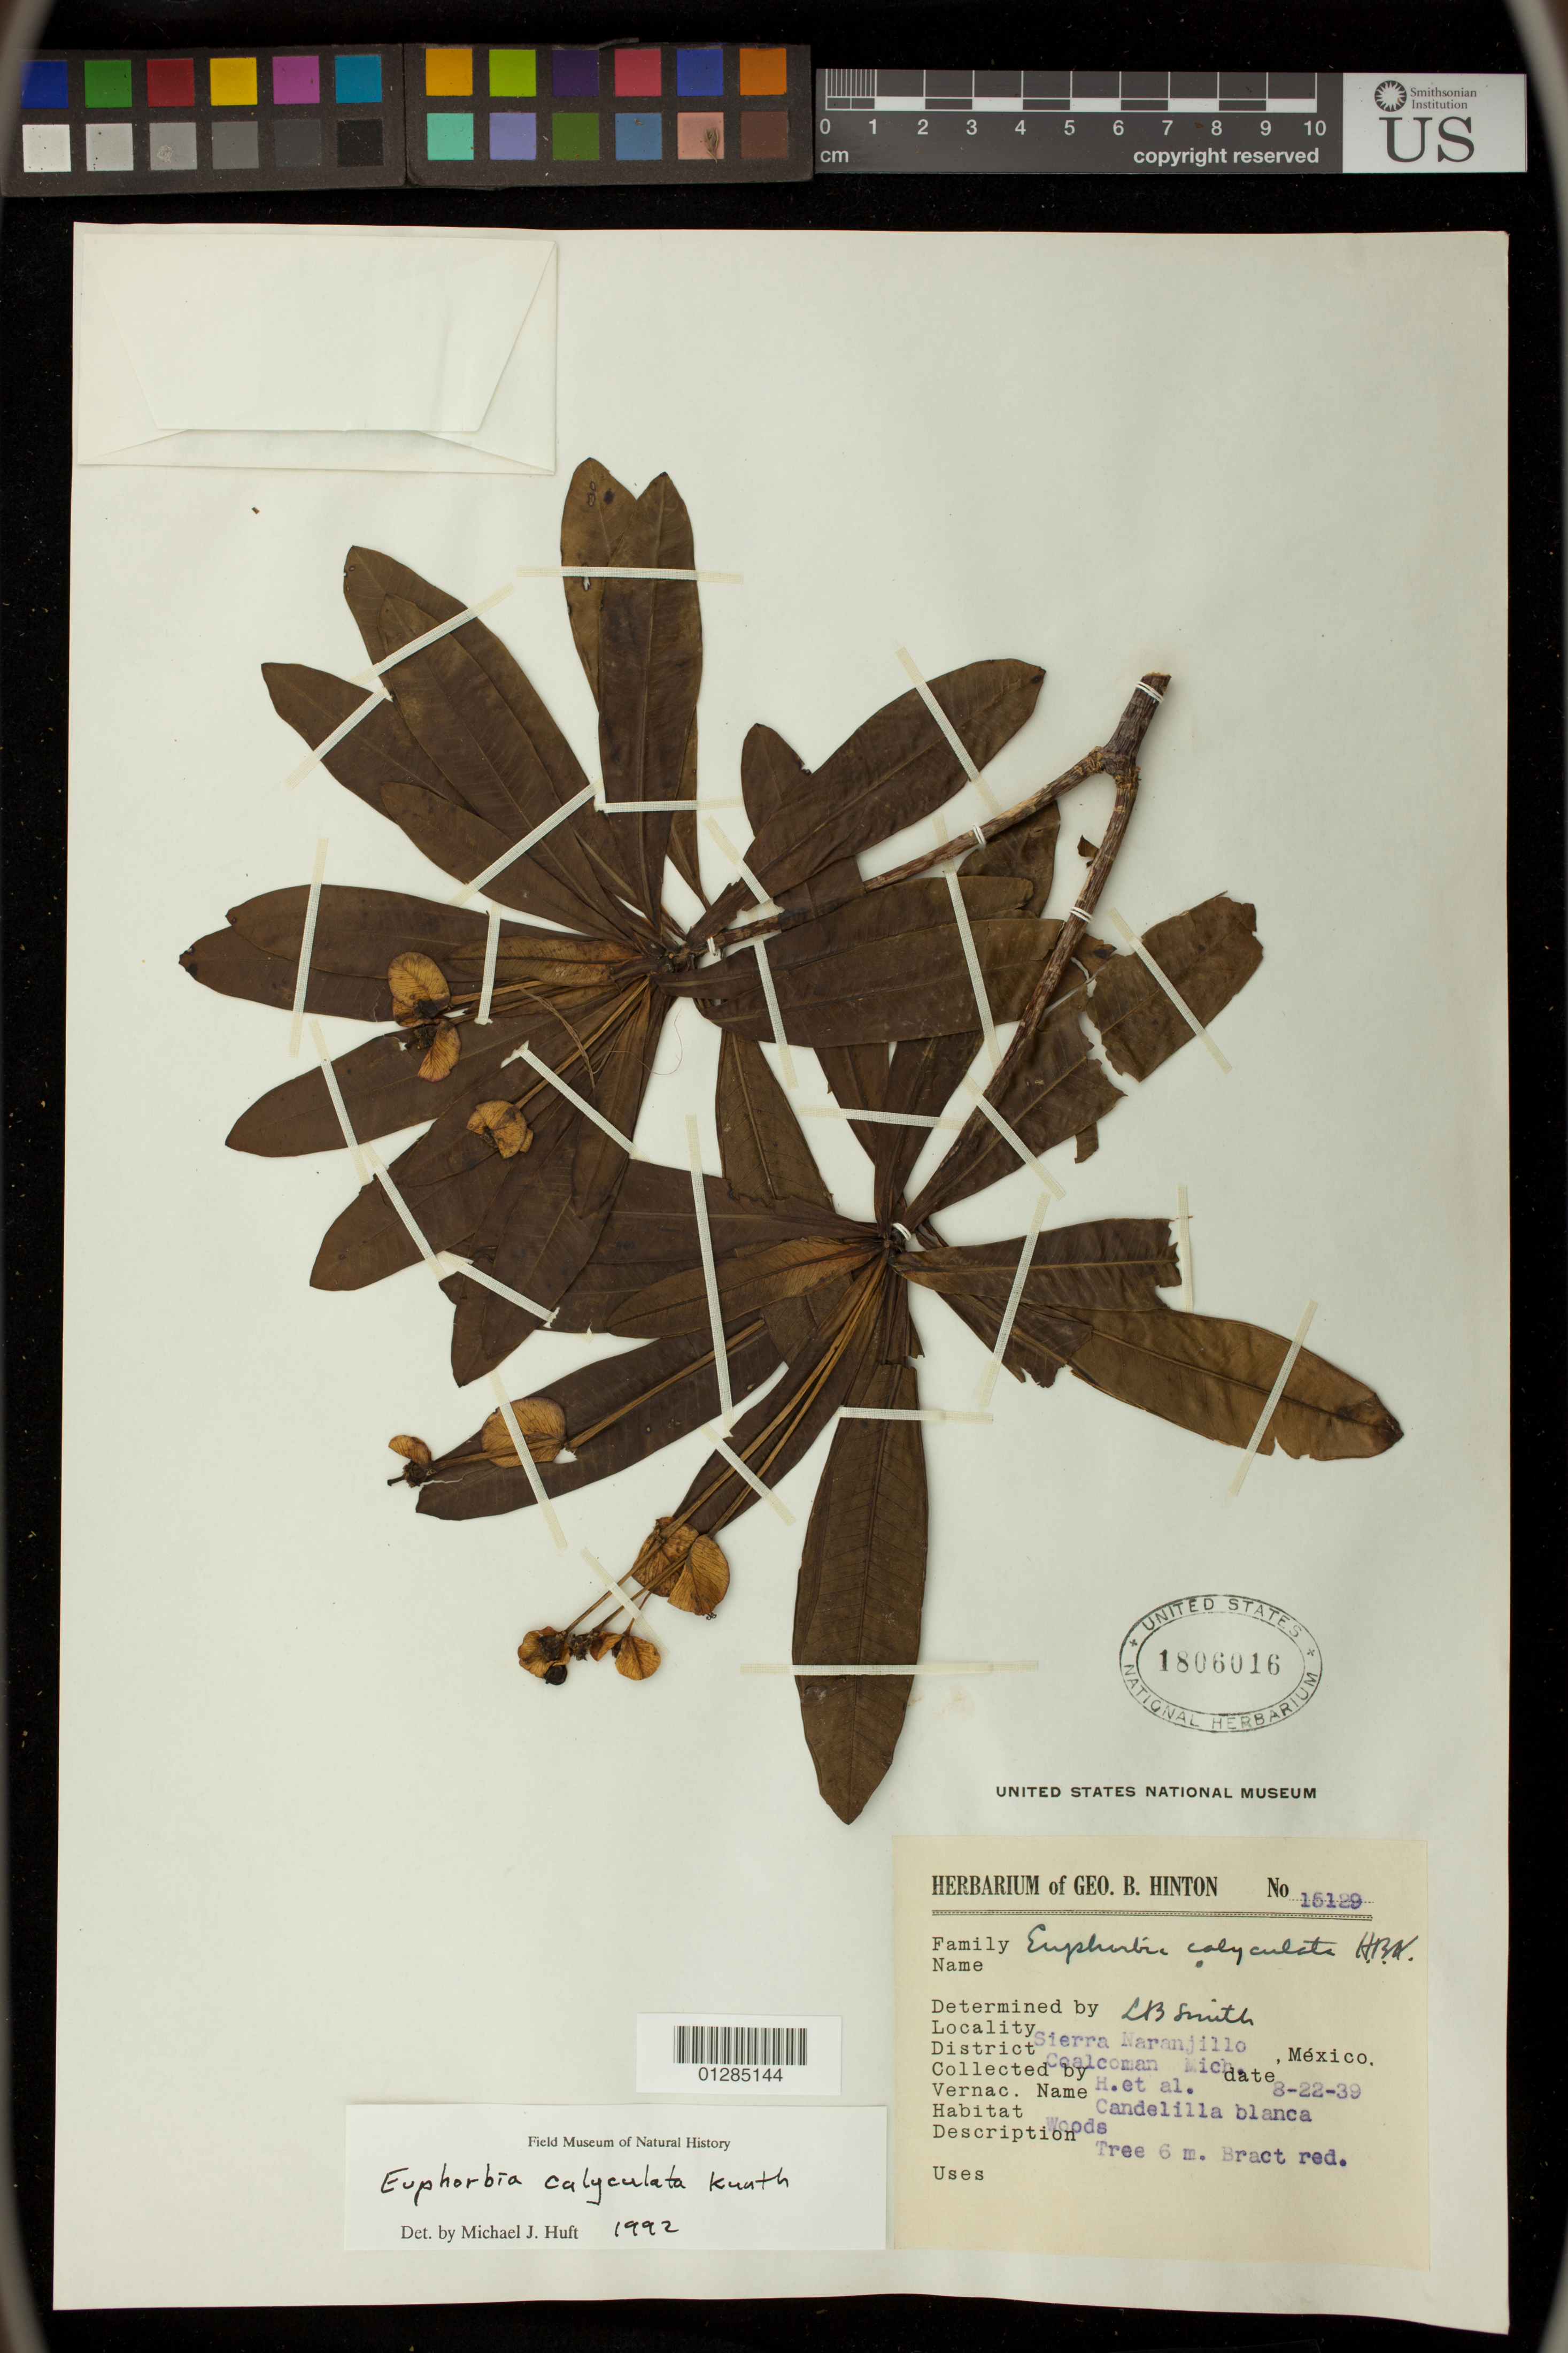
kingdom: Plantae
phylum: Tracheophyta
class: Magnoliopsida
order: Malpighiales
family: Euphorbiaceae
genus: Euphorbia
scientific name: Euphorbia calyculata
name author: Kunth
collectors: G. B. Hinton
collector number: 15129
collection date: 1939-08-22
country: Mexico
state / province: Michoacán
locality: Sierra Naranjillo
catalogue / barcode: US 1806016